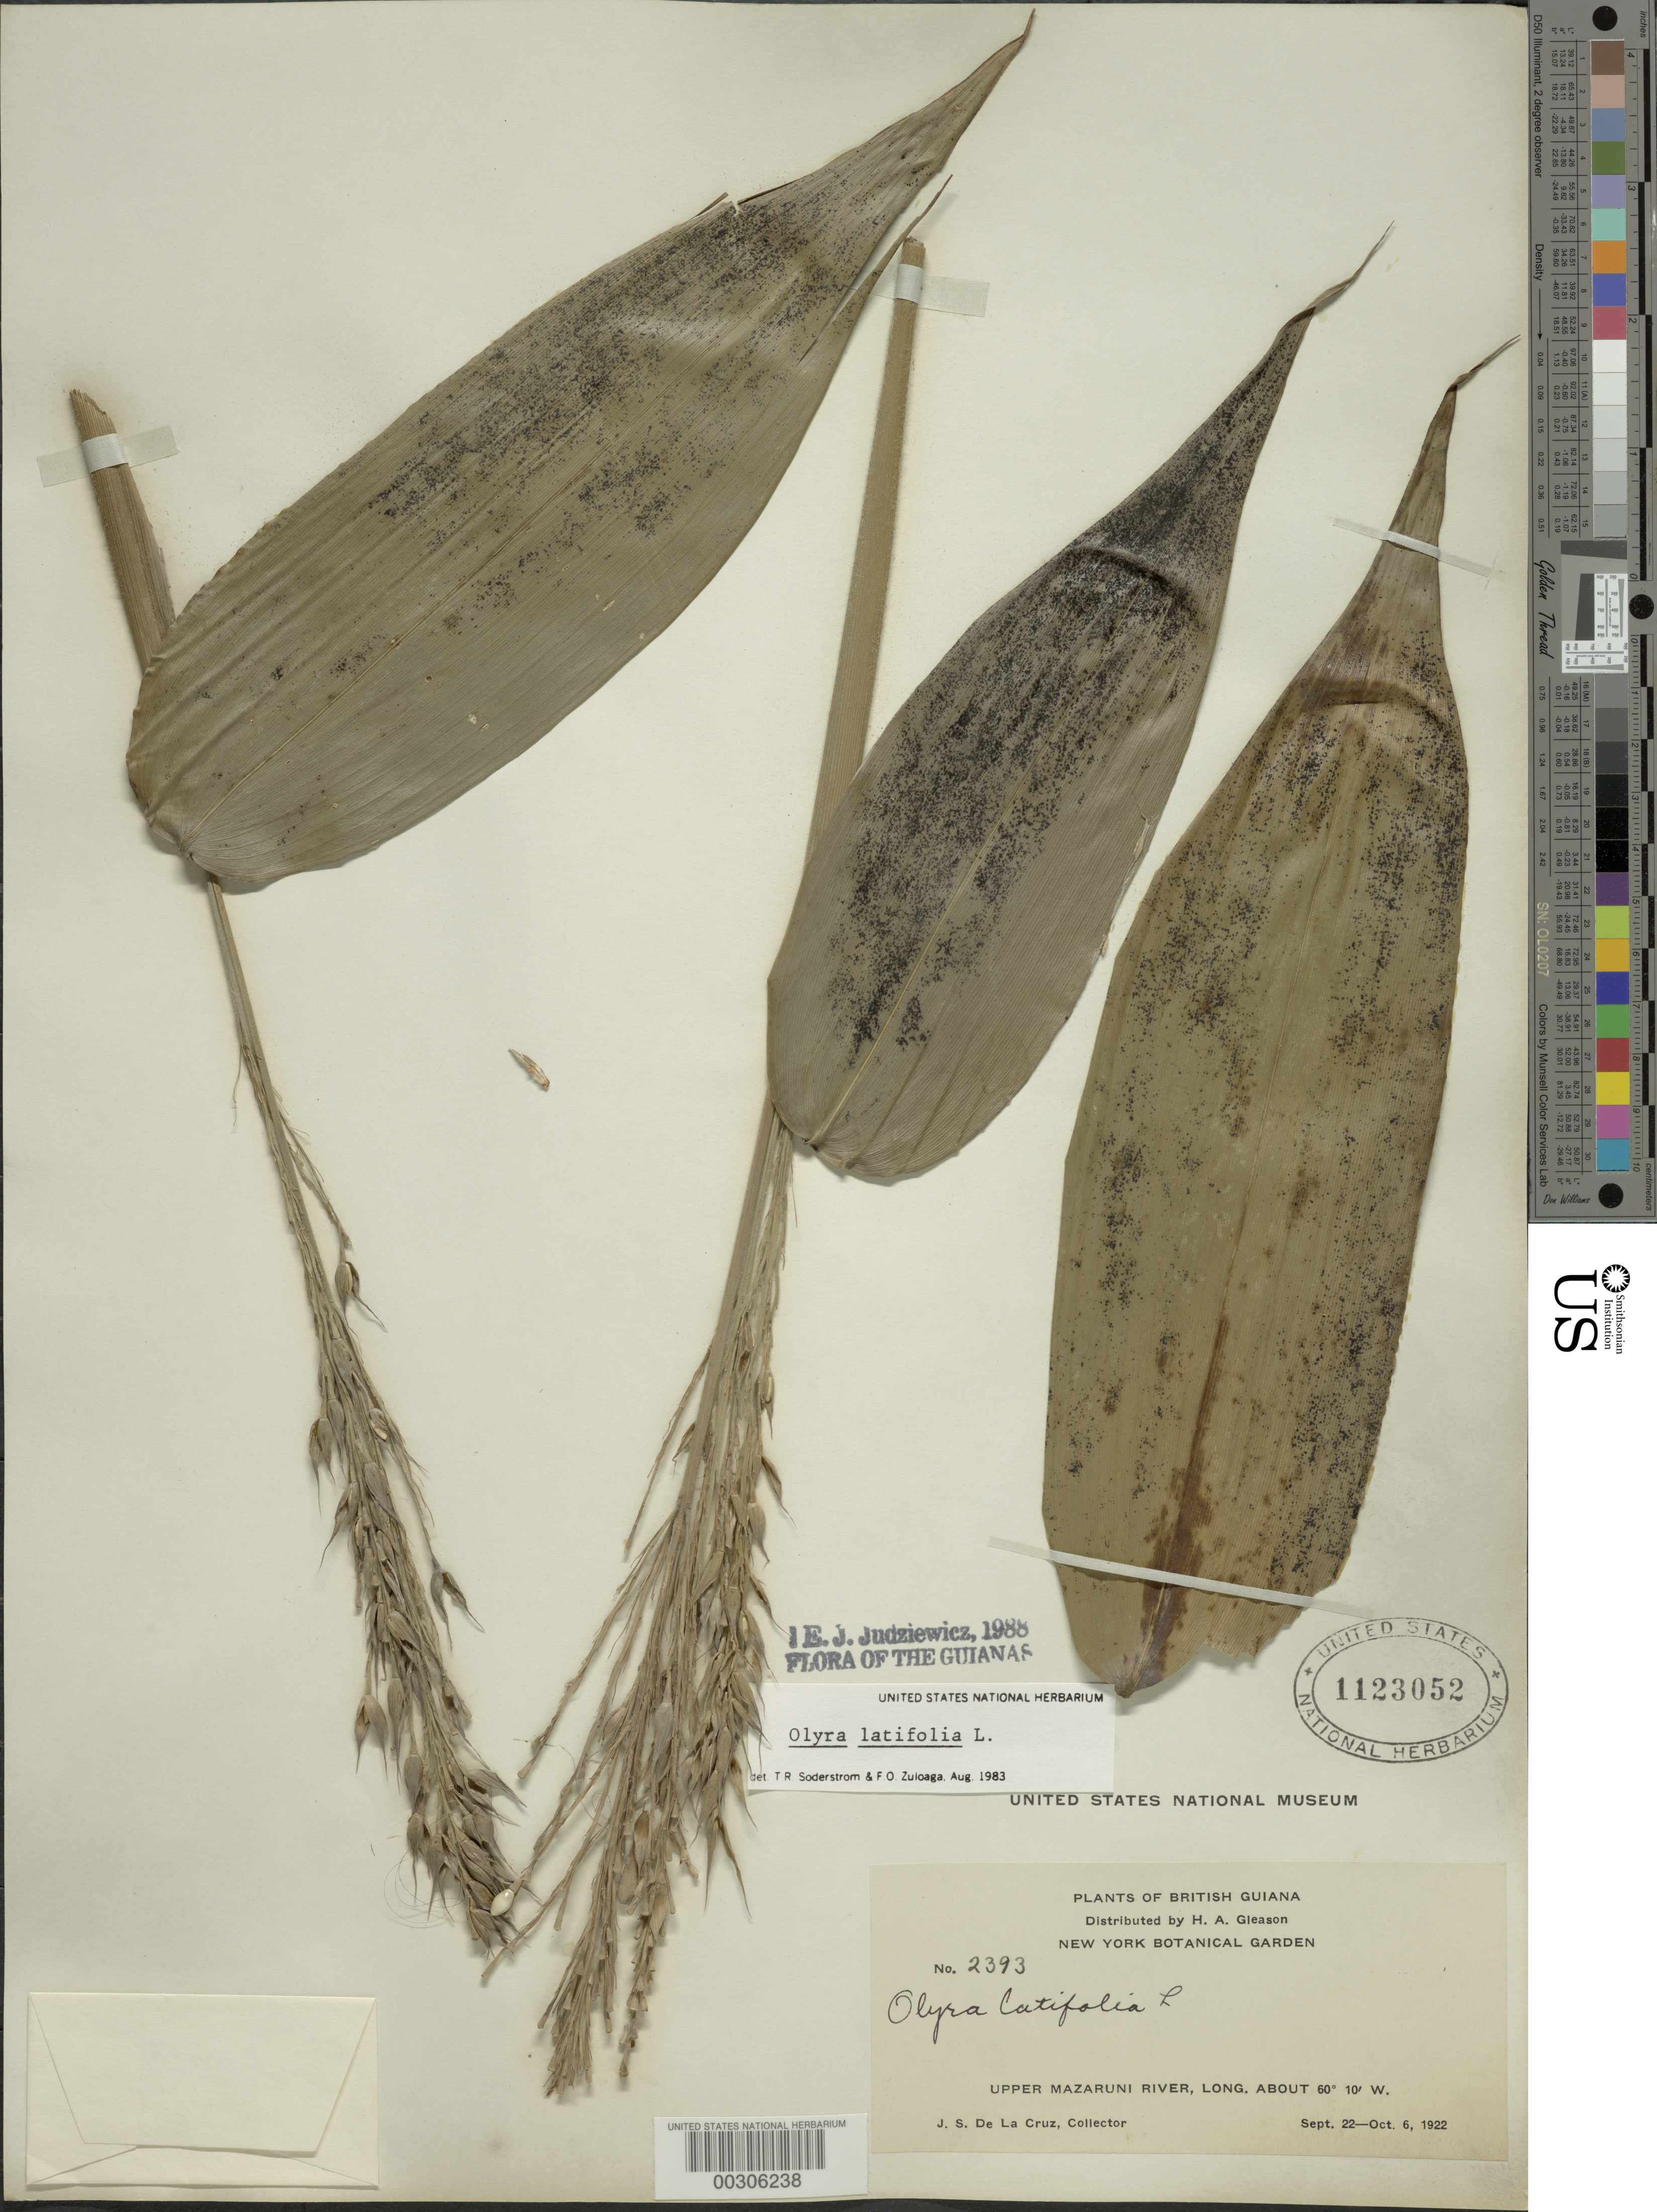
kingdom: Plantae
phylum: Tracheophyta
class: Liliopsida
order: Poales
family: Poaceae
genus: Olyra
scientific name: Olyra latifolia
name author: L.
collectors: J. S. de la Cruz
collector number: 2293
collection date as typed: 22 Sep 1922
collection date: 1922-09-22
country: Guyana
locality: Upper mazaruni rv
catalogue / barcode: US 1123052